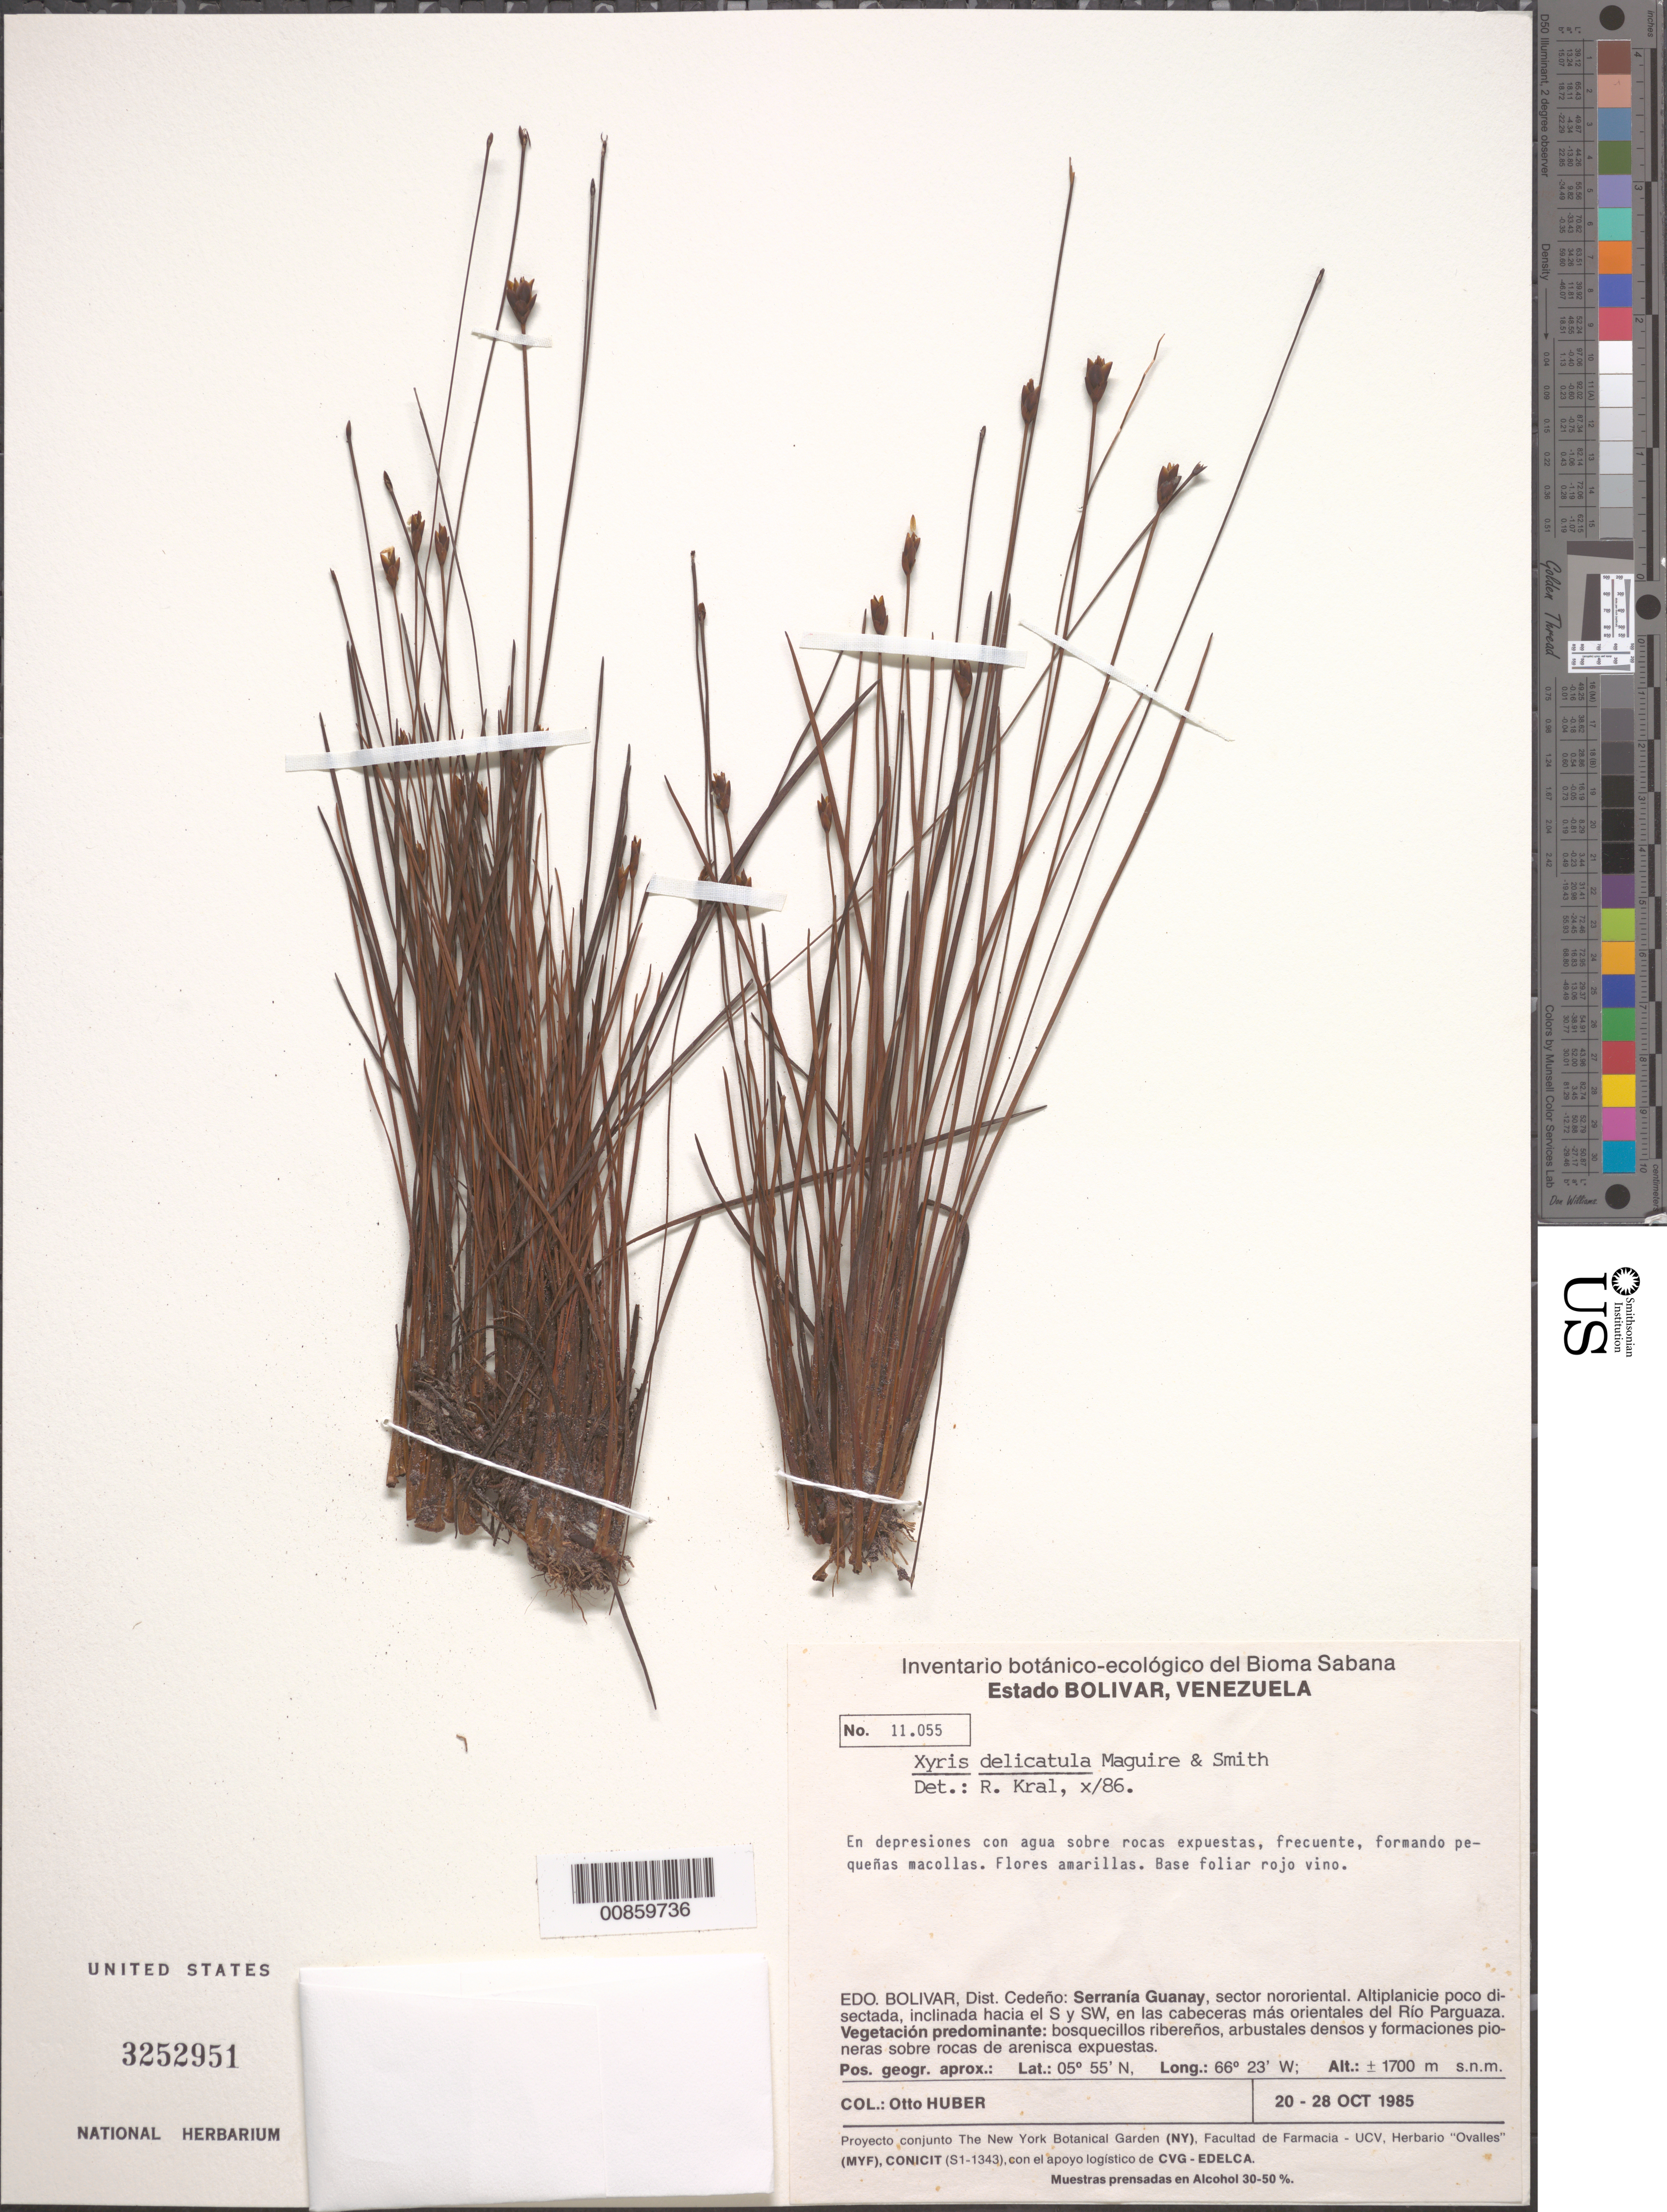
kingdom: Plantae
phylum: Tracheophyta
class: Liliopsida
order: Poales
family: Xyridaceae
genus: Xyris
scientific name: Xyris delicatula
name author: Maguire & L.B. Sm.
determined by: Kral, Robert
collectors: O. Huber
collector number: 11055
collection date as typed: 20-Oct-85 to 28-Oct-85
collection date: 1985-10-20/1985-10-28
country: Venezuela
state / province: Bolívar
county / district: Cedeño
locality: Serrania Guanay, sector nororiental; cabeceras mas orientales del Río Parguaza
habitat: Altiplanicie poco disectada, inclinada hacia el S y SW; vegetación predominante bosquecillos rebereños, arbustales densos y fromaciones pioneras …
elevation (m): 1700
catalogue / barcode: US 3252951